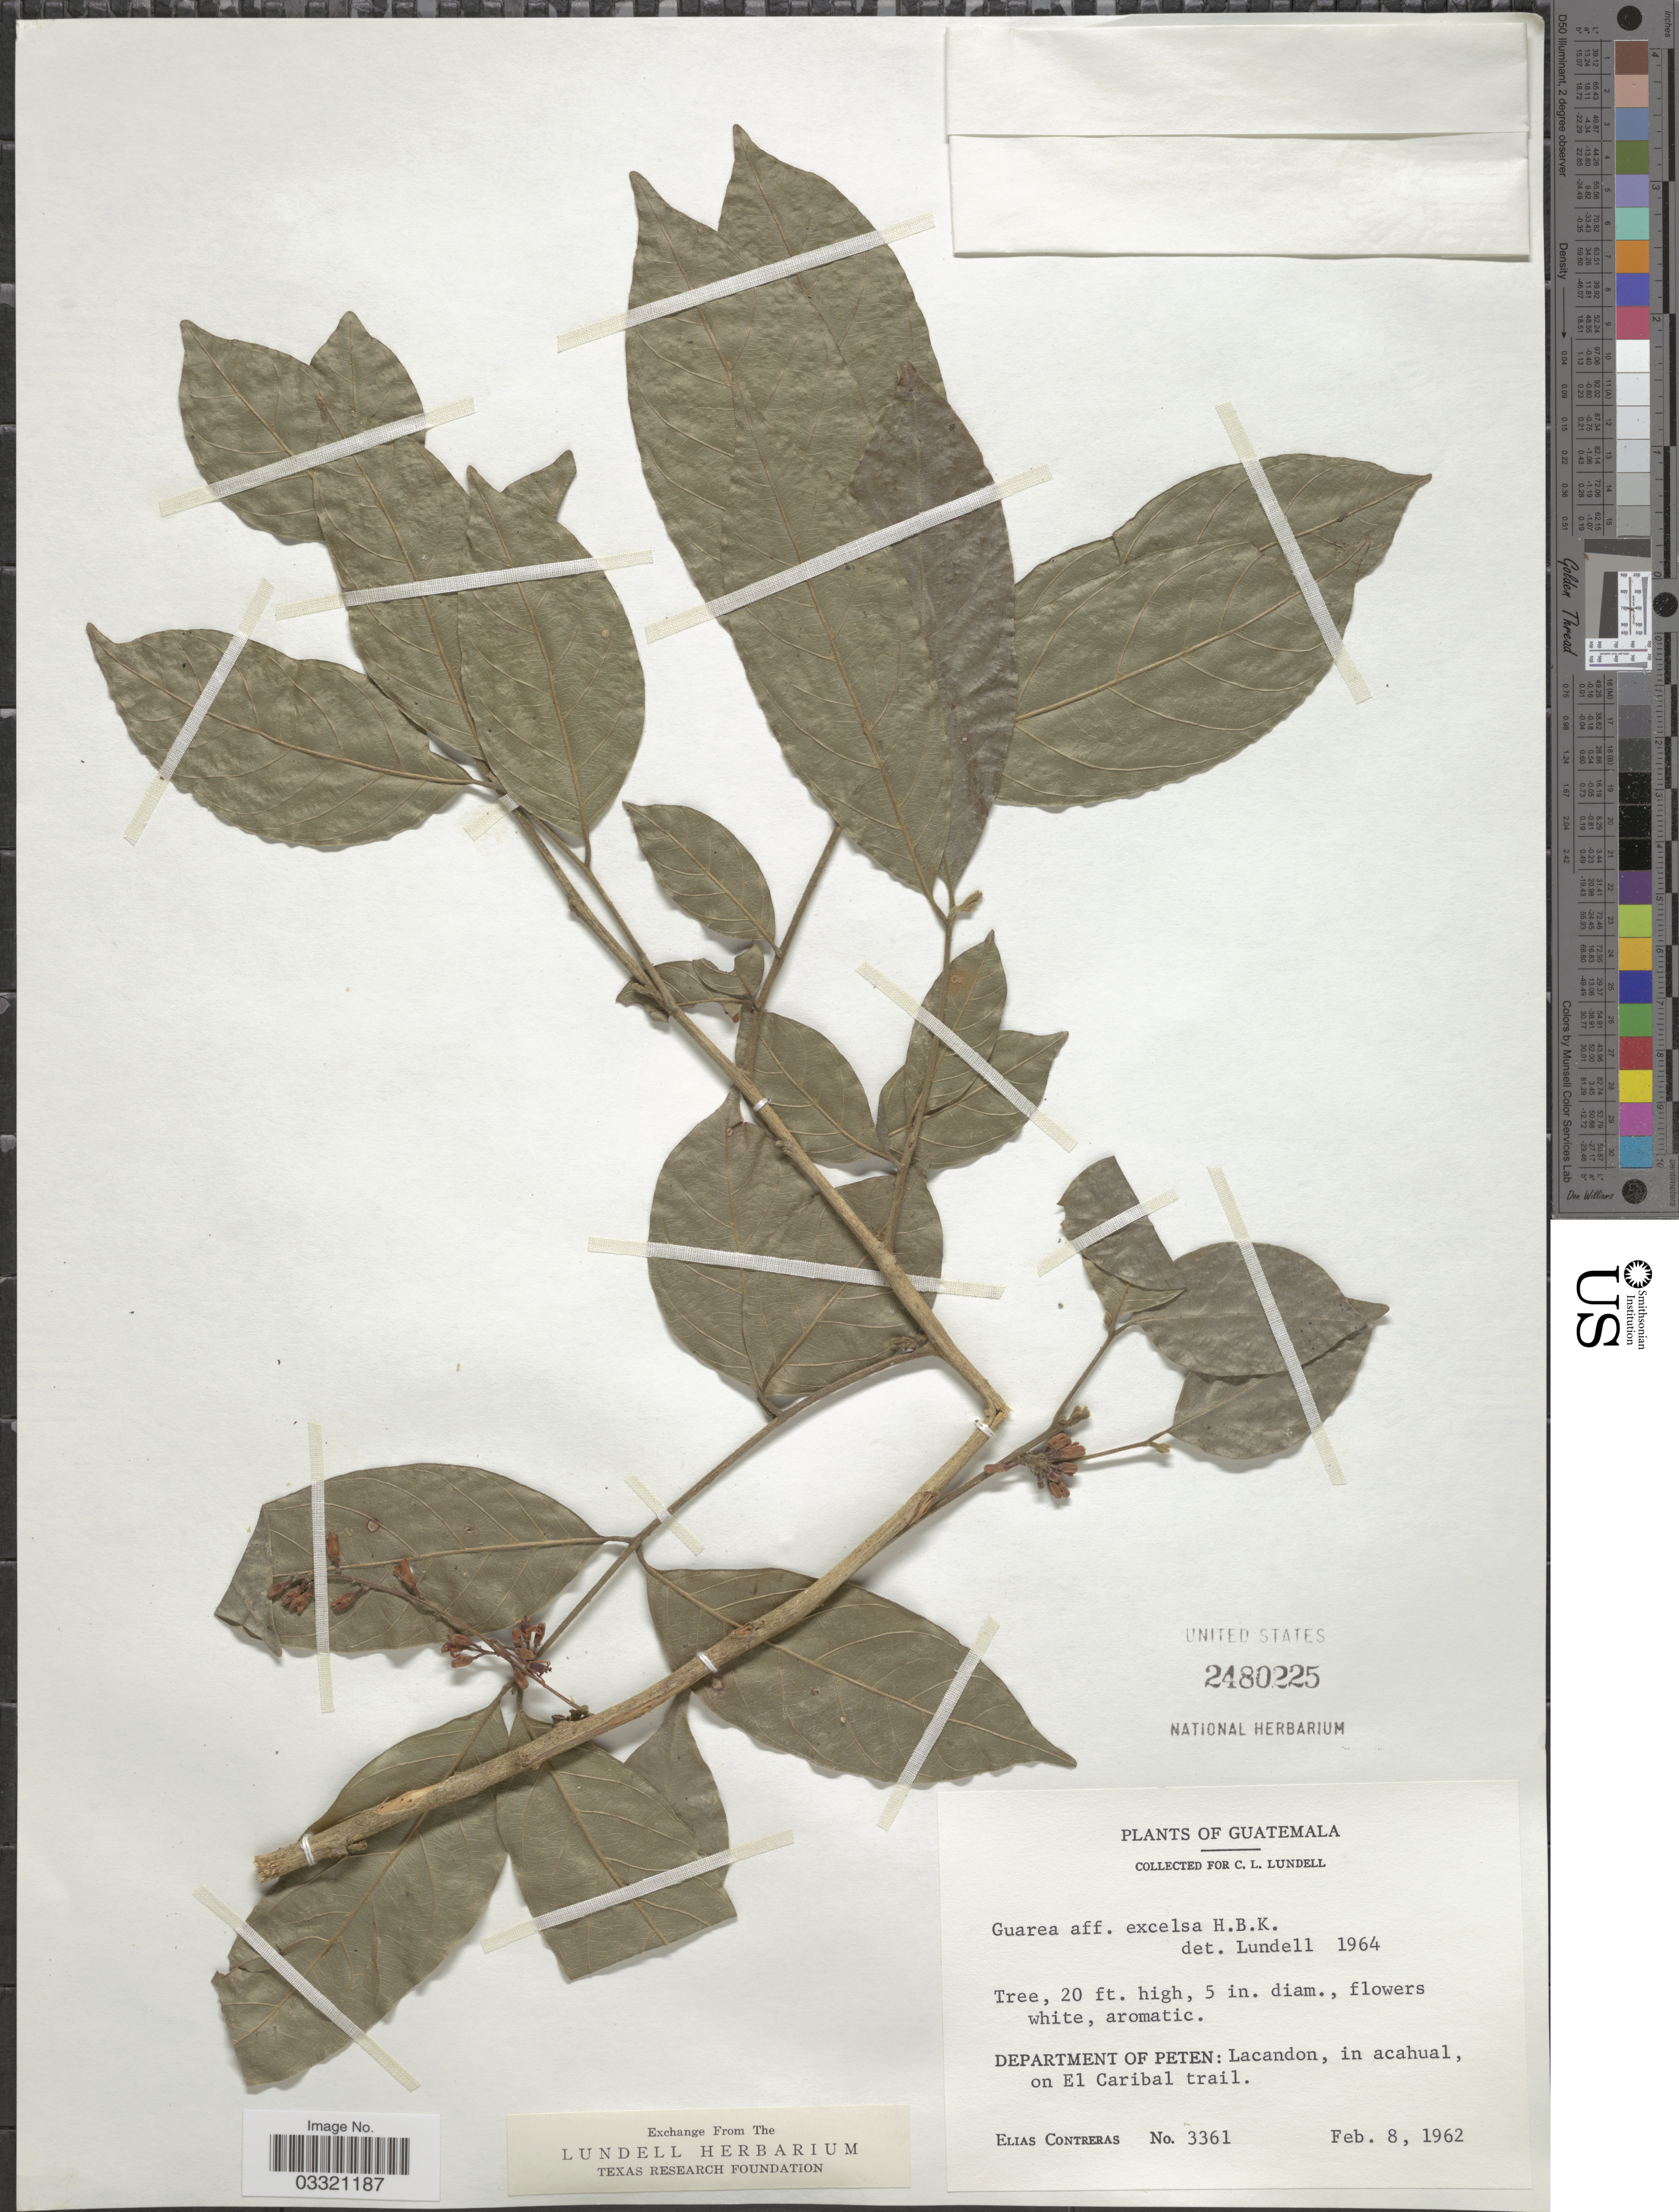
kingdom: Plantae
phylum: Tracheophyta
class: Magnoliopsida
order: Sapindales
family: Meliaceae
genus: Guarea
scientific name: Guarea glabra subsp. excelsa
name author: (Kunth) T.D. Penn.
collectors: E. Contreras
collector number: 3361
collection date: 1962-02-08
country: Guatemala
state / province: El Petén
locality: Department of Peten: Lacandon, in acahual, on El Caribal trail.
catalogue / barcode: US 2480225